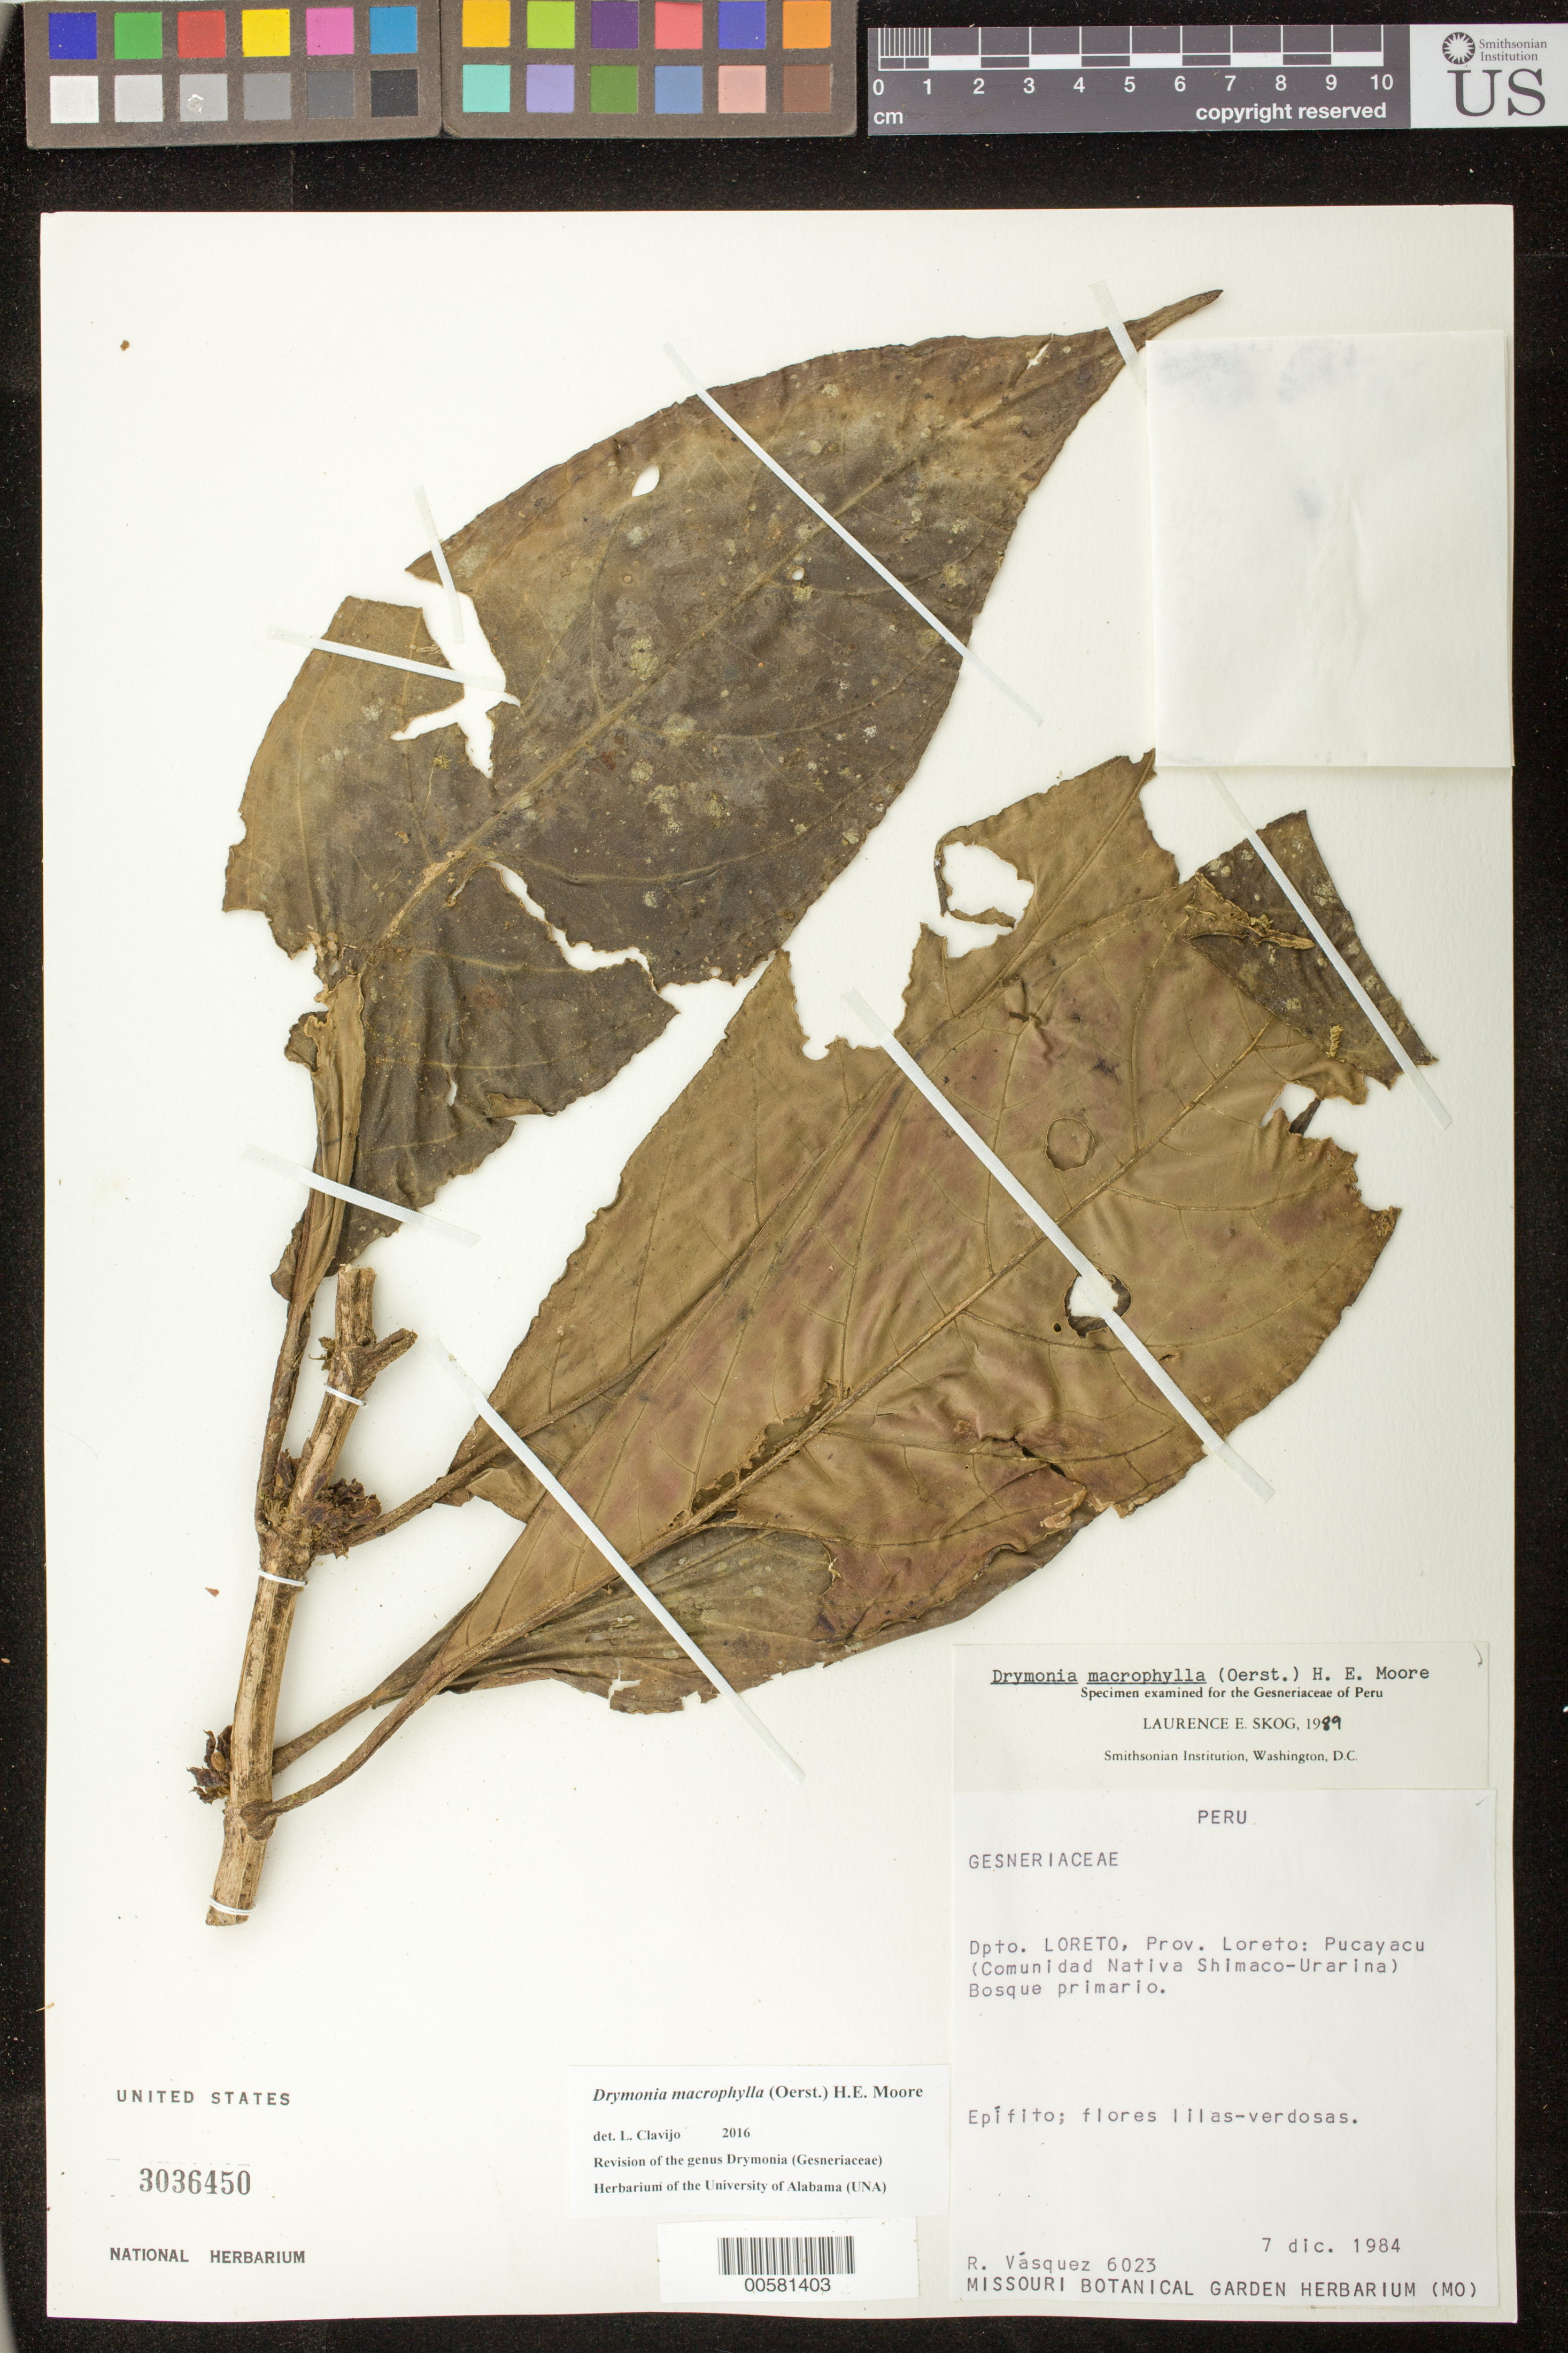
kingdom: Plantae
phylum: Tracheophyta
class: Magnoliopsida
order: Lamiales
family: Gesneriaceae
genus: Drymonia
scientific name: Drymonia macrophylla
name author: (Oerst.) H.E. Moore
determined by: Skog, Laurence E.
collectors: R. Vásquez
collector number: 6023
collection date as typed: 07 Dec 1984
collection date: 1984-12-07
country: Peru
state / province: Loreto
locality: Prov. Loreto; Pucayacu (Comunidad Nativa Shimaco-Urarina)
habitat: Bosque primario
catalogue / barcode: US 3036450